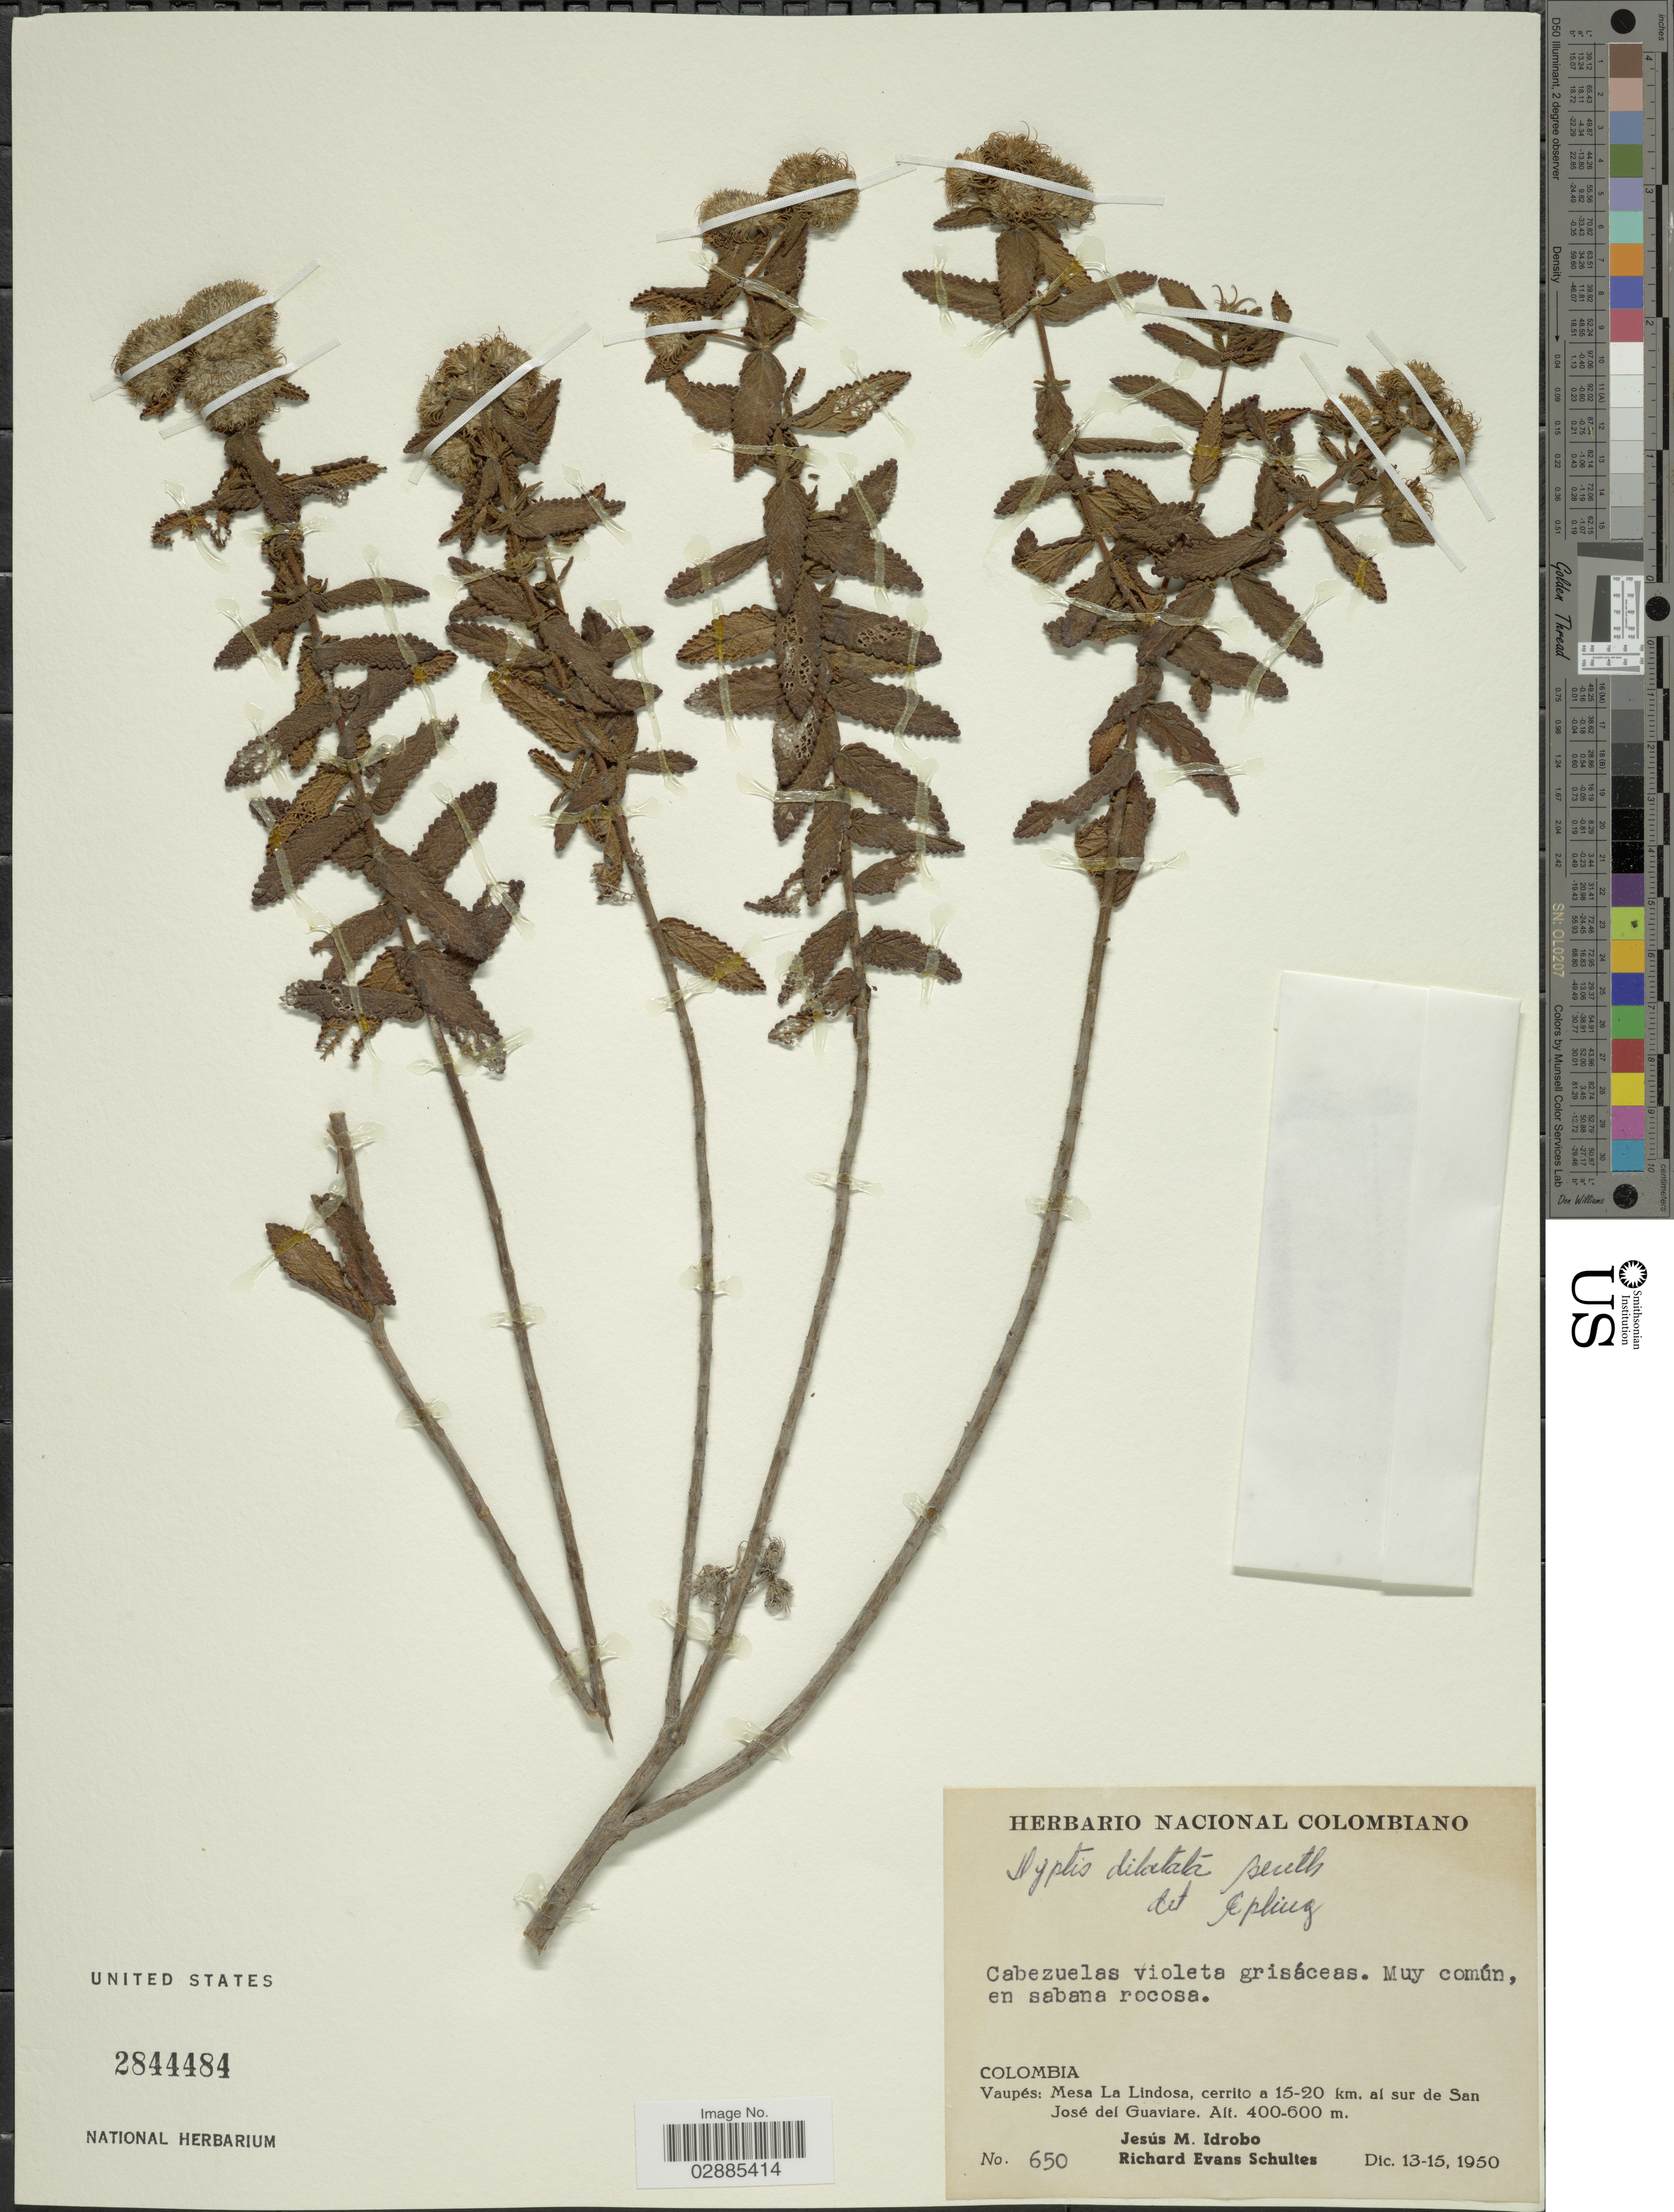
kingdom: Plantae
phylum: Tracheophyta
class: Magnoliopsida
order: Lamiales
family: Lamiaceae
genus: Hyptis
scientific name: Hyptis dilatata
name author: Benth.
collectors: J. M. Idrobo & R. E. Schultes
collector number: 650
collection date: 1950-12-13/1950-12-15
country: Colombia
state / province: Vaupés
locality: Mesa La Lindosa, cerrito a 15-20 km. al sur de San José del Guaviare.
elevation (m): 400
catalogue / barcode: US 2844484